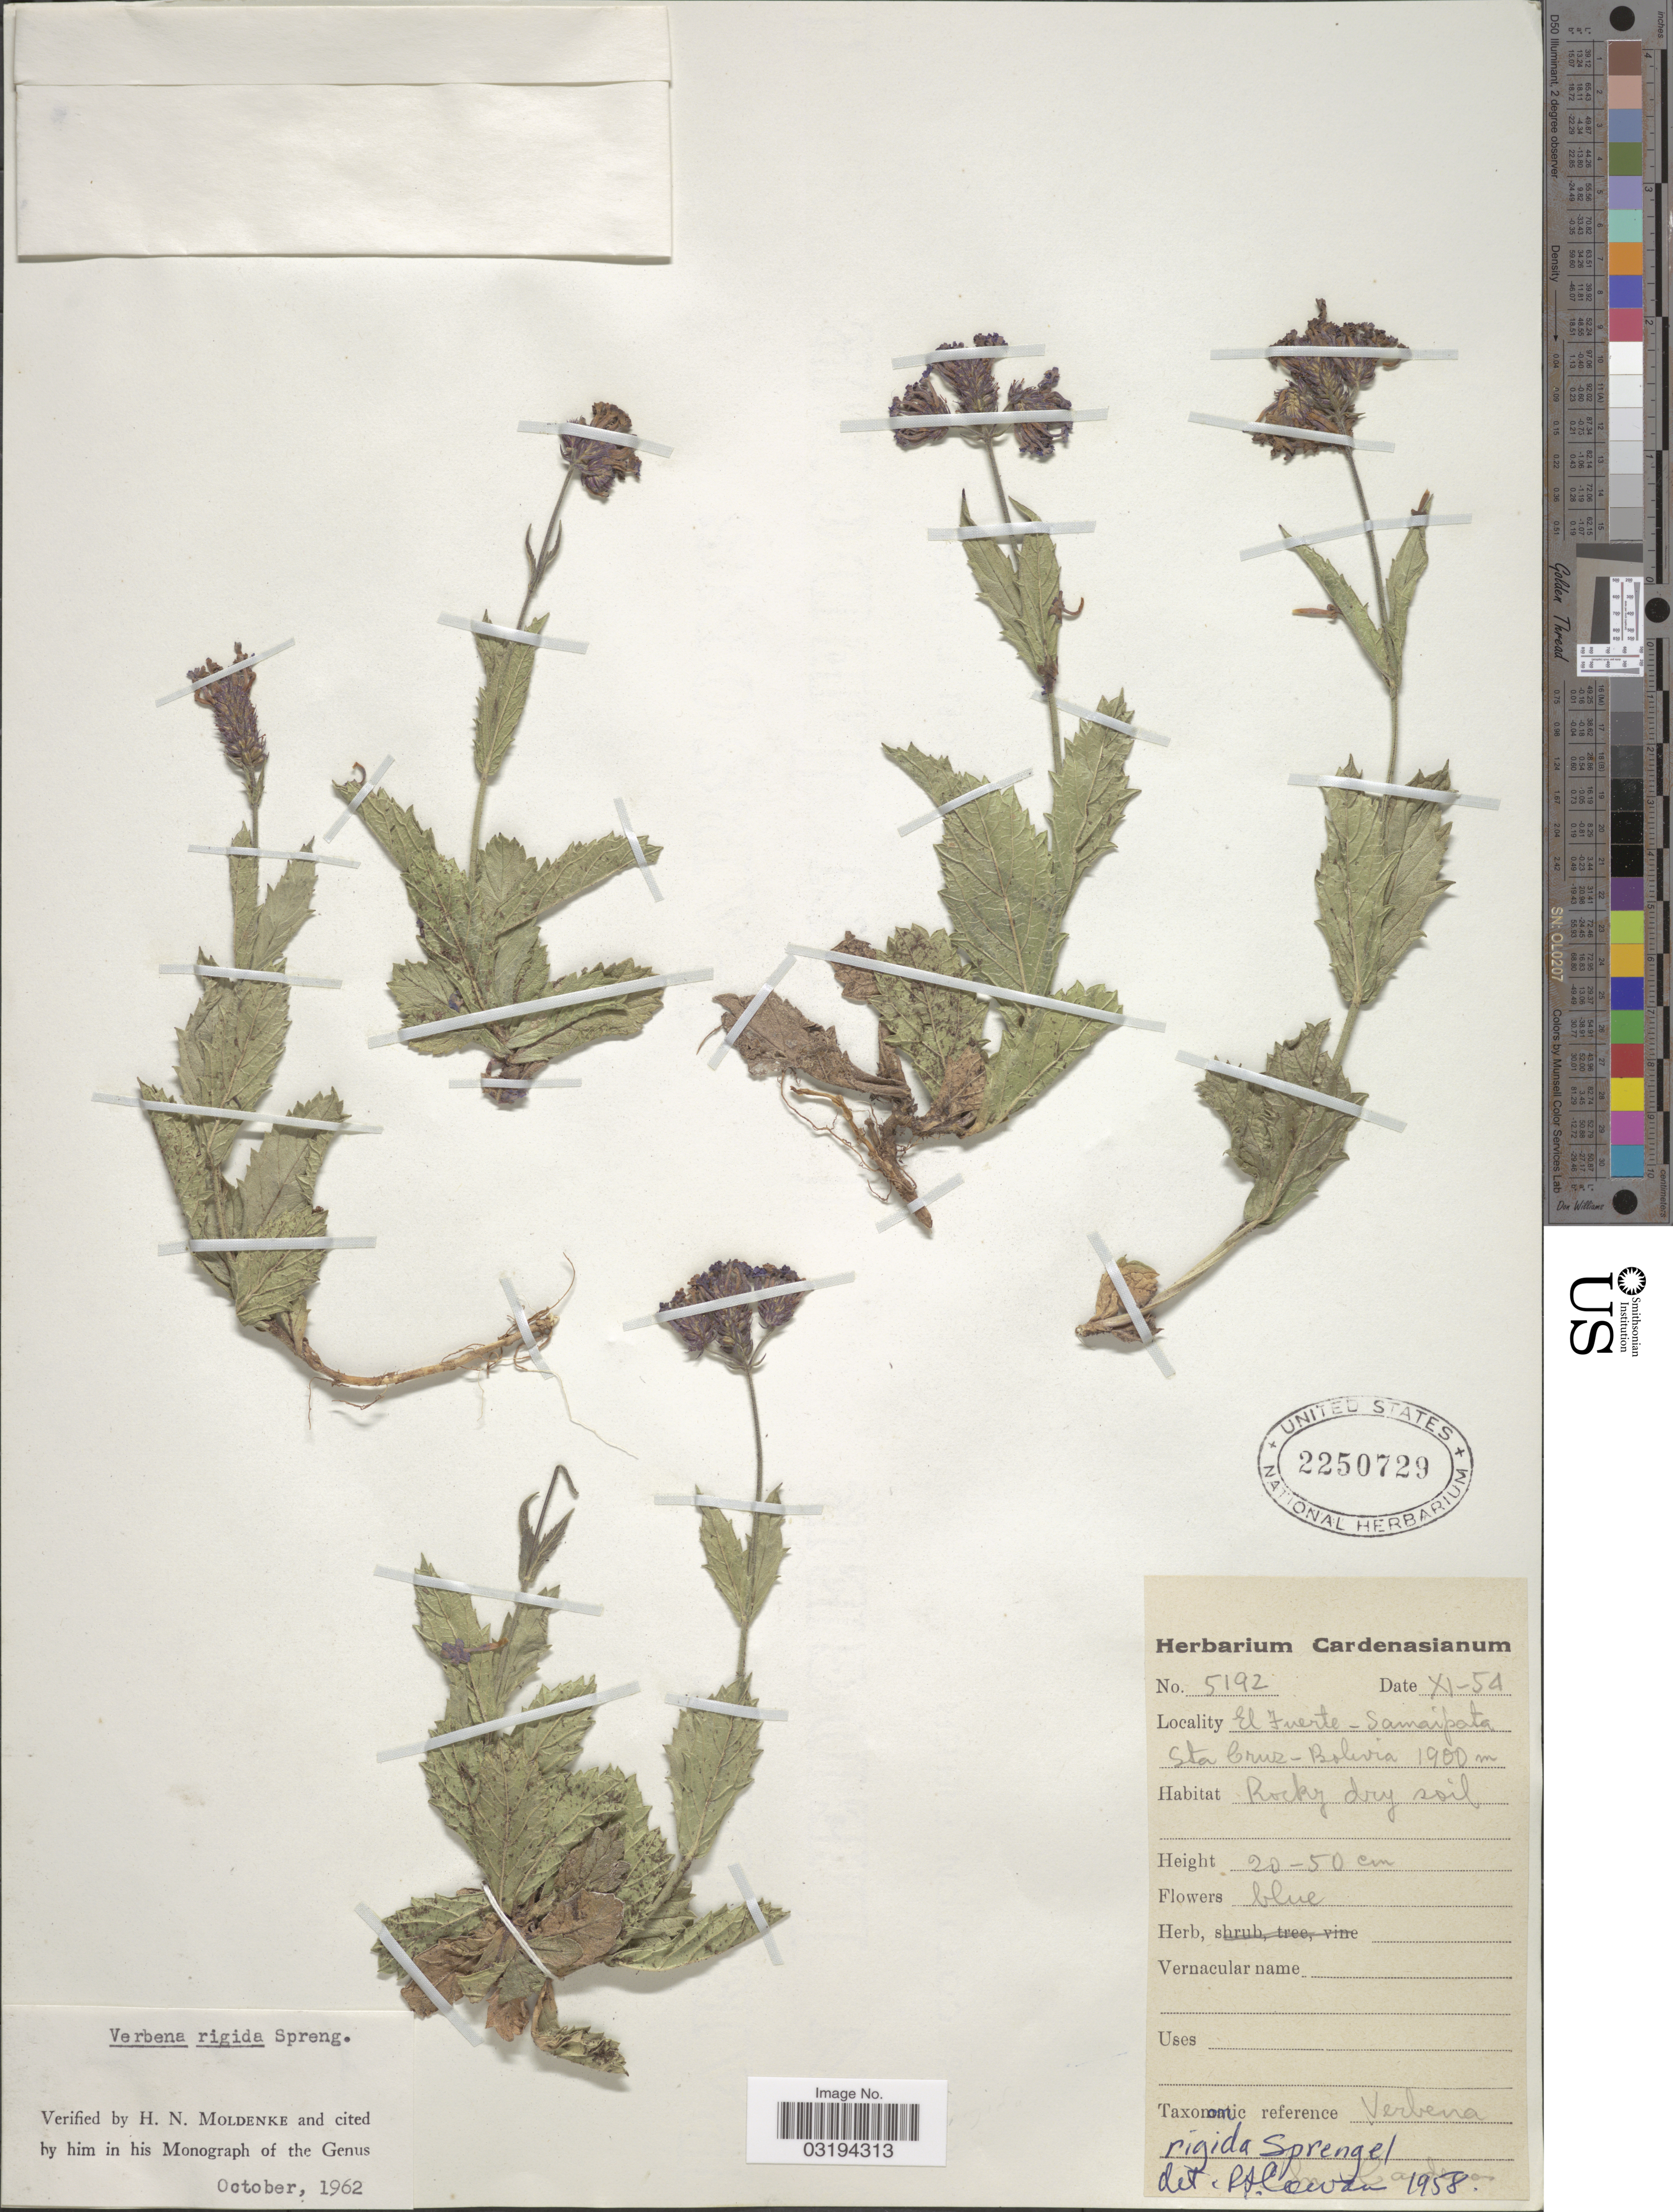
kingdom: Plantae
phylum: Tracheophyta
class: Magnoliopsida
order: Lamiales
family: Verbenaceae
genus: Verbena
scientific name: Verbena rigida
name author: Spreng.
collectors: M. Cárdenas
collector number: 5192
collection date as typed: Transcribed d/m/y: /11/54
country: Bolivia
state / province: Santa Cruz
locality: El Fuerte - Samaipata.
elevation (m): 1900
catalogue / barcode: US 2250729